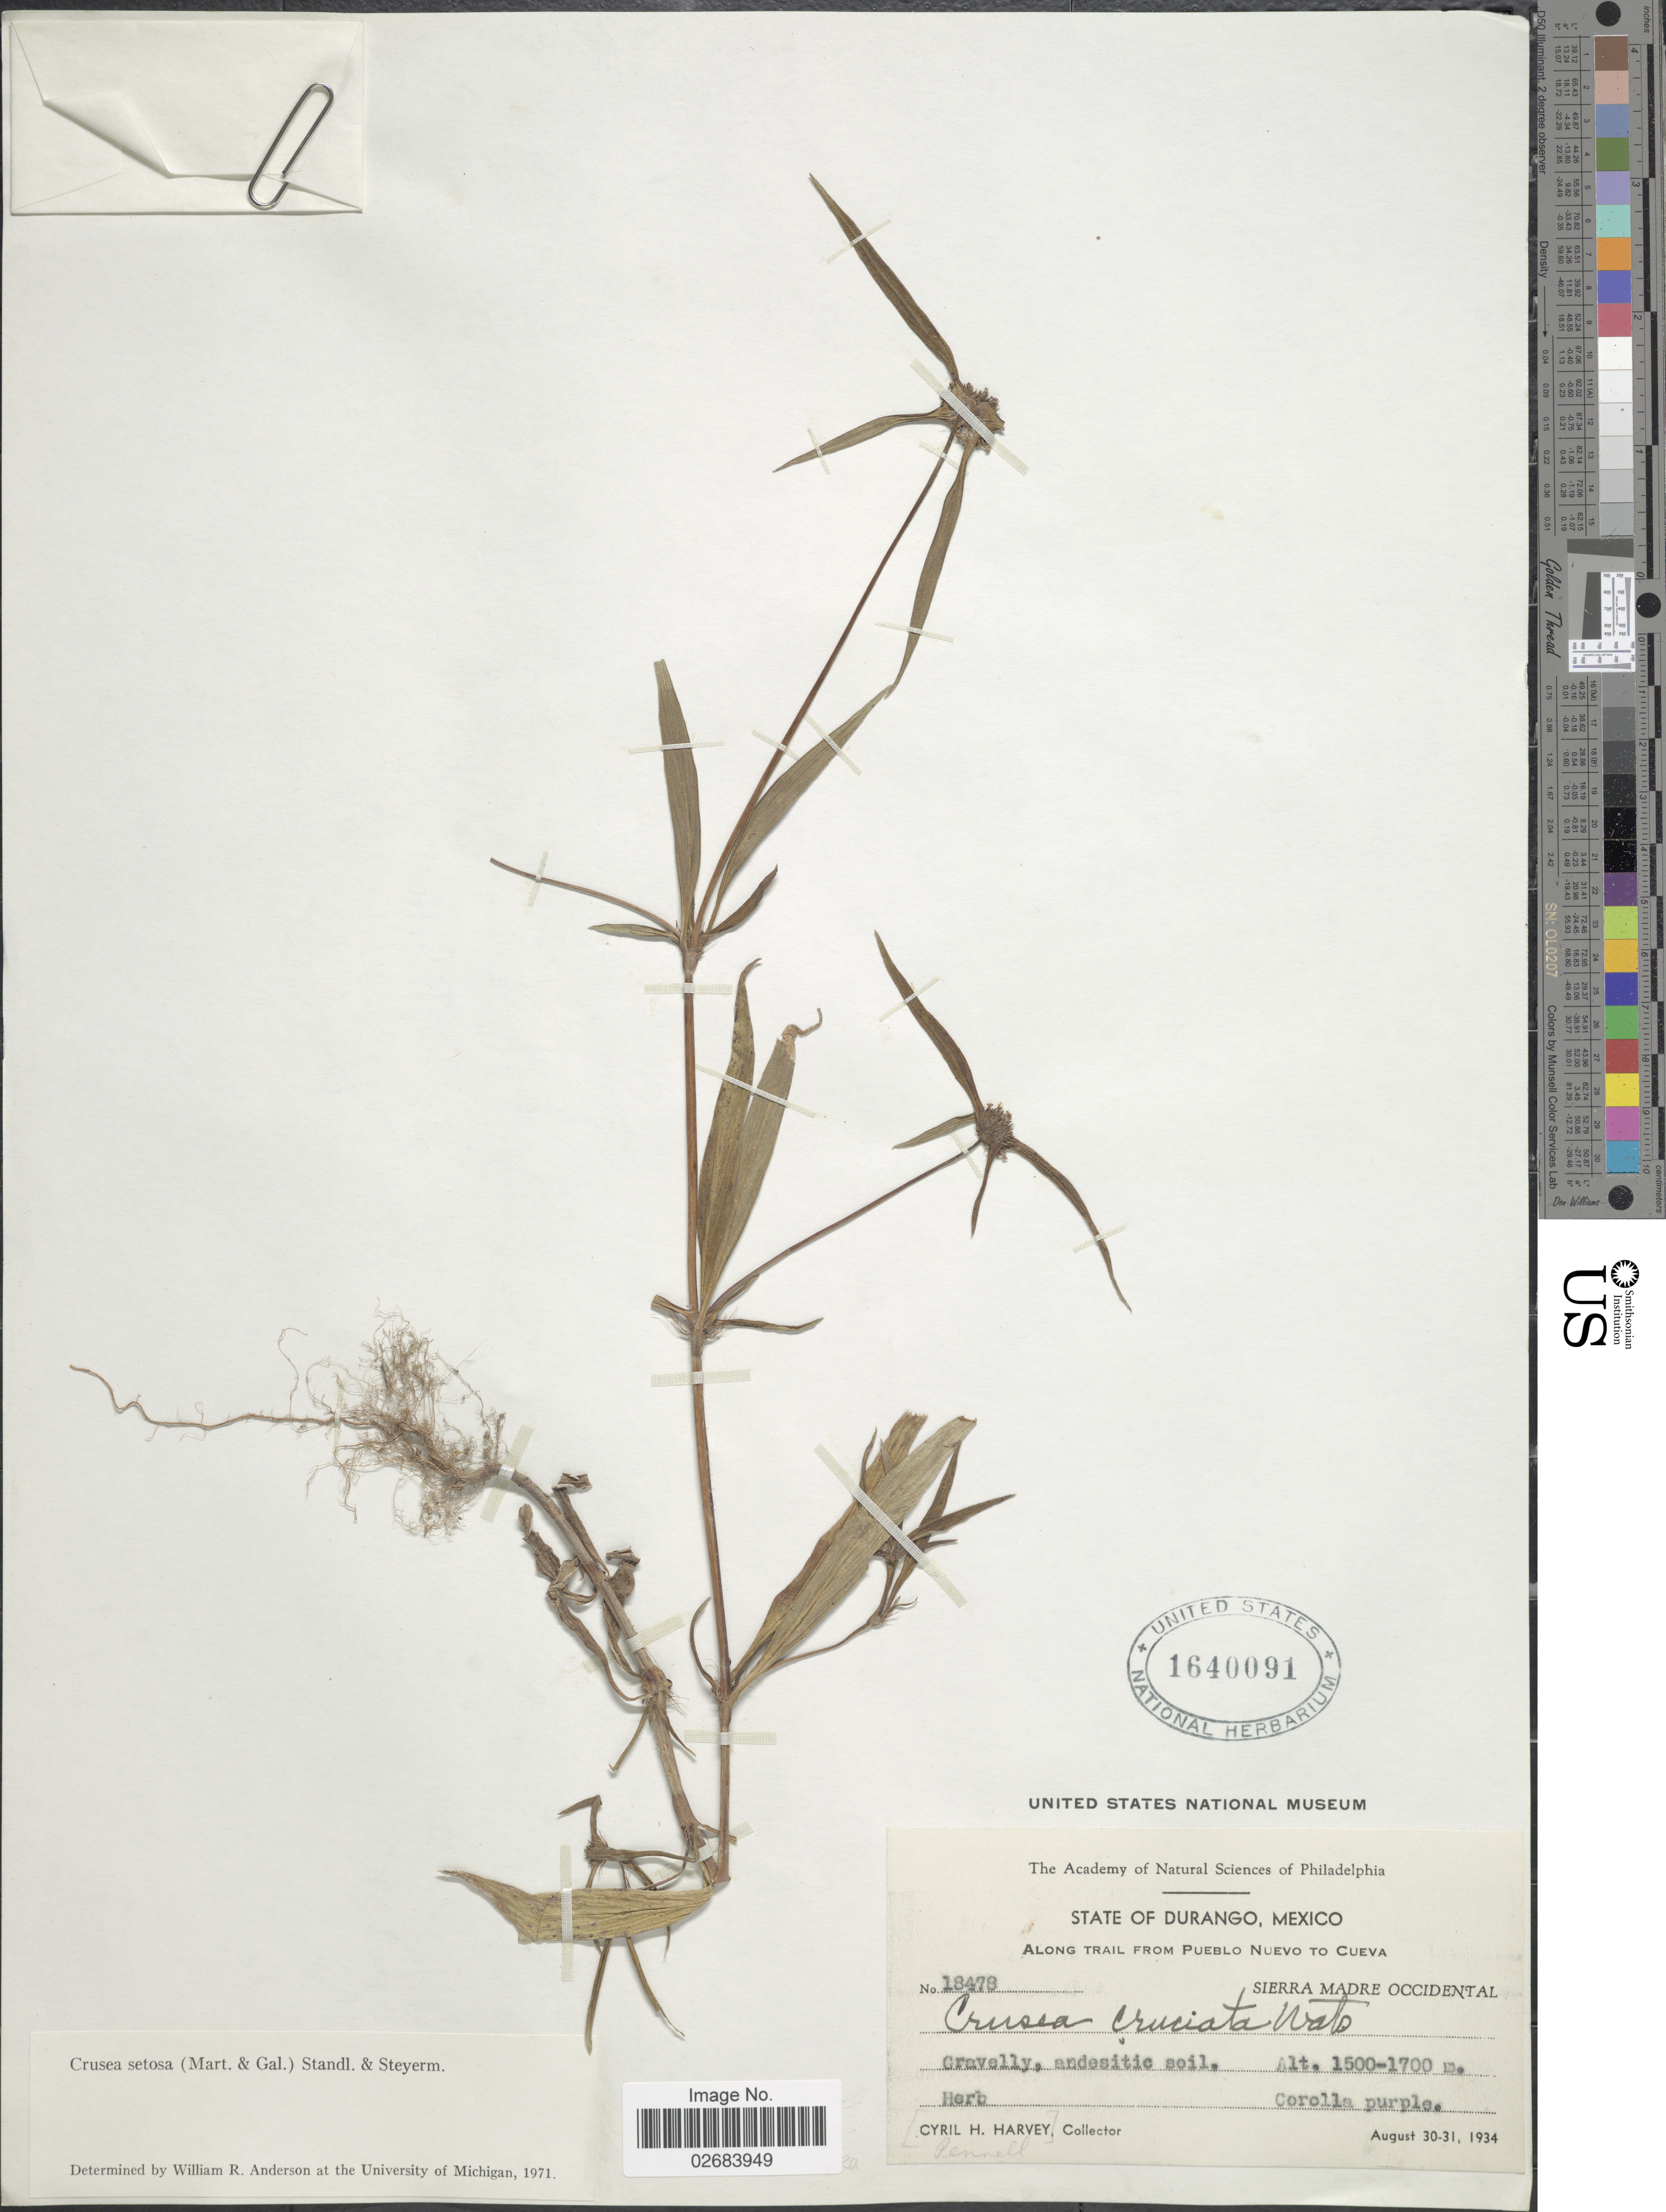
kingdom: Plantae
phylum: Tracheophyta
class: Magnoliopsida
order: Gentianales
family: Rubiaceae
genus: Crusea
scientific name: Crusea setosa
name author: (M. Martens & Galeotti) Standl. & Steyerm.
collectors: C. H. Harvey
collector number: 18478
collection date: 1934-08-30/1934-08-31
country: Mexico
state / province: Durango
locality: Along Trail from Pueblo Nuevo to Cueva, Sierra Madre Occidental.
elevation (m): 1500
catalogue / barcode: US 1640091